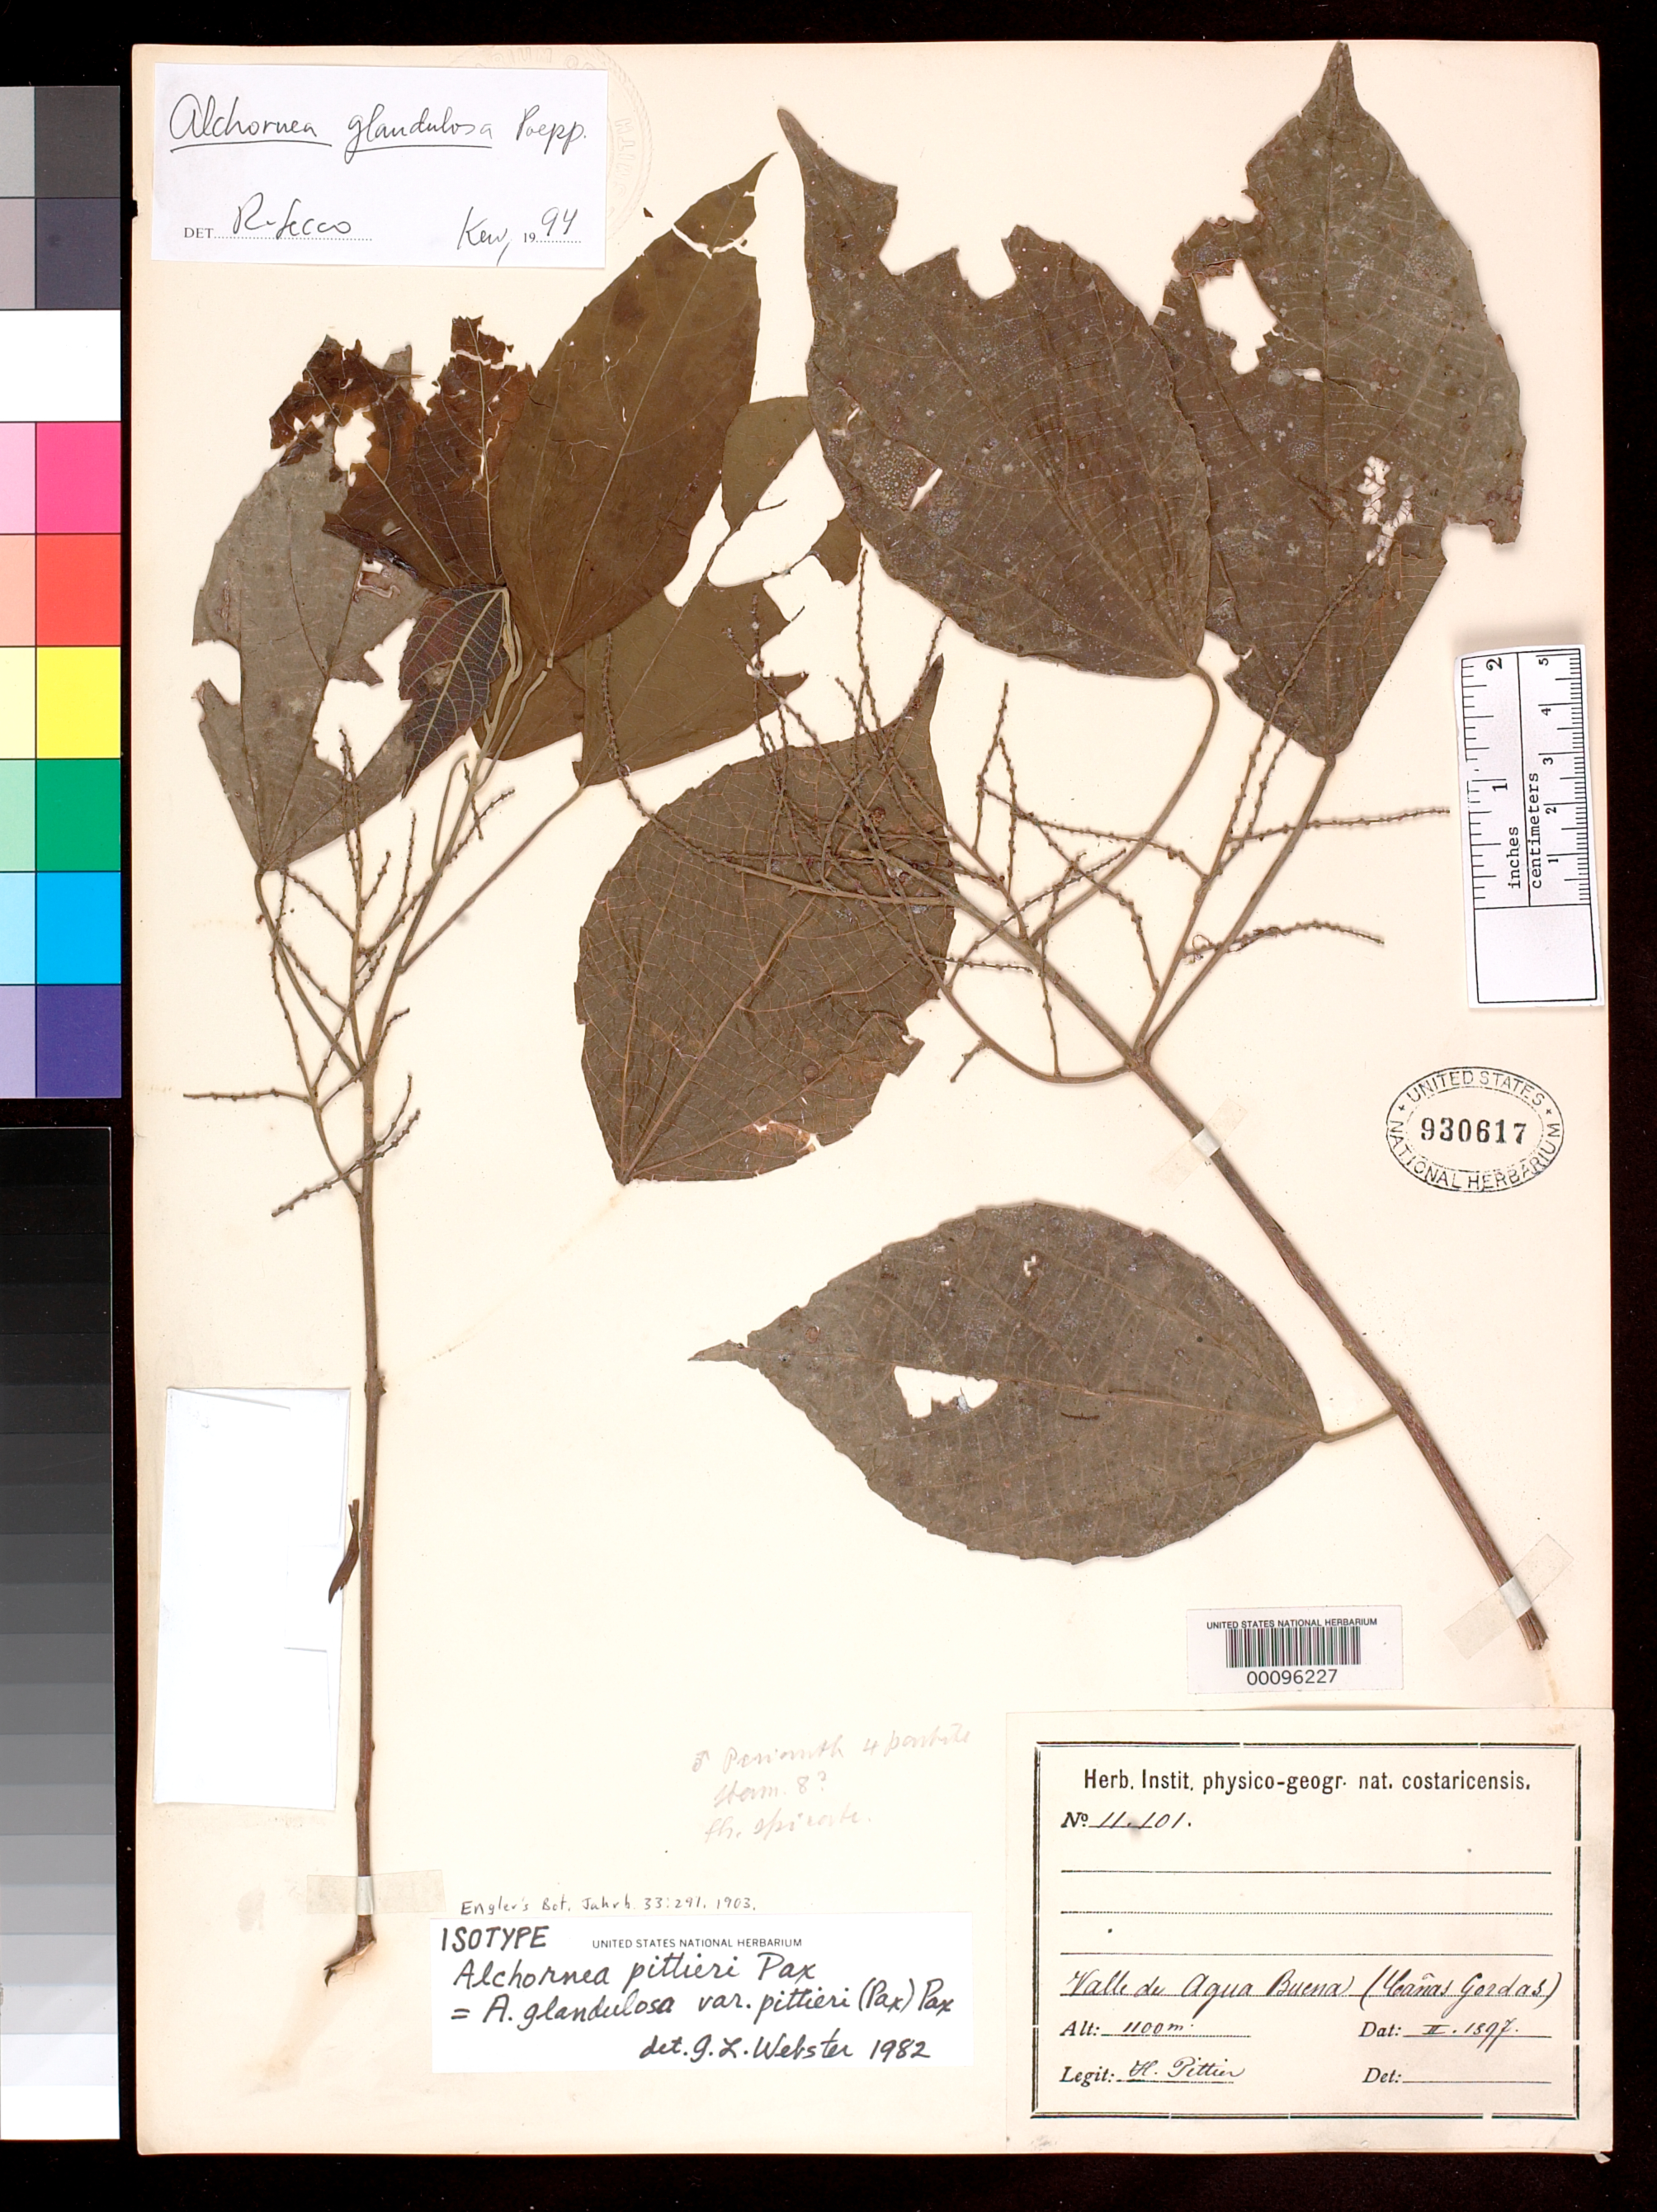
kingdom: Plantae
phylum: Tracheophyta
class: Magnoliopsida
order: Malpighiales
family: Euphorbiaceae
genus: Alchornea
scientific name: Alchornea pittieri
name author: J. B. Paxson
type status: Isotype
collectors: H. F. Pittier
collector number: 11101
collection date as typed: Feb 1897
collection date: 1897-02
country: Costa Rica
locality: Valle de Agua Buena, Cañas Gordas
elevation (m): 1100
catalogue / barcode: US 930617